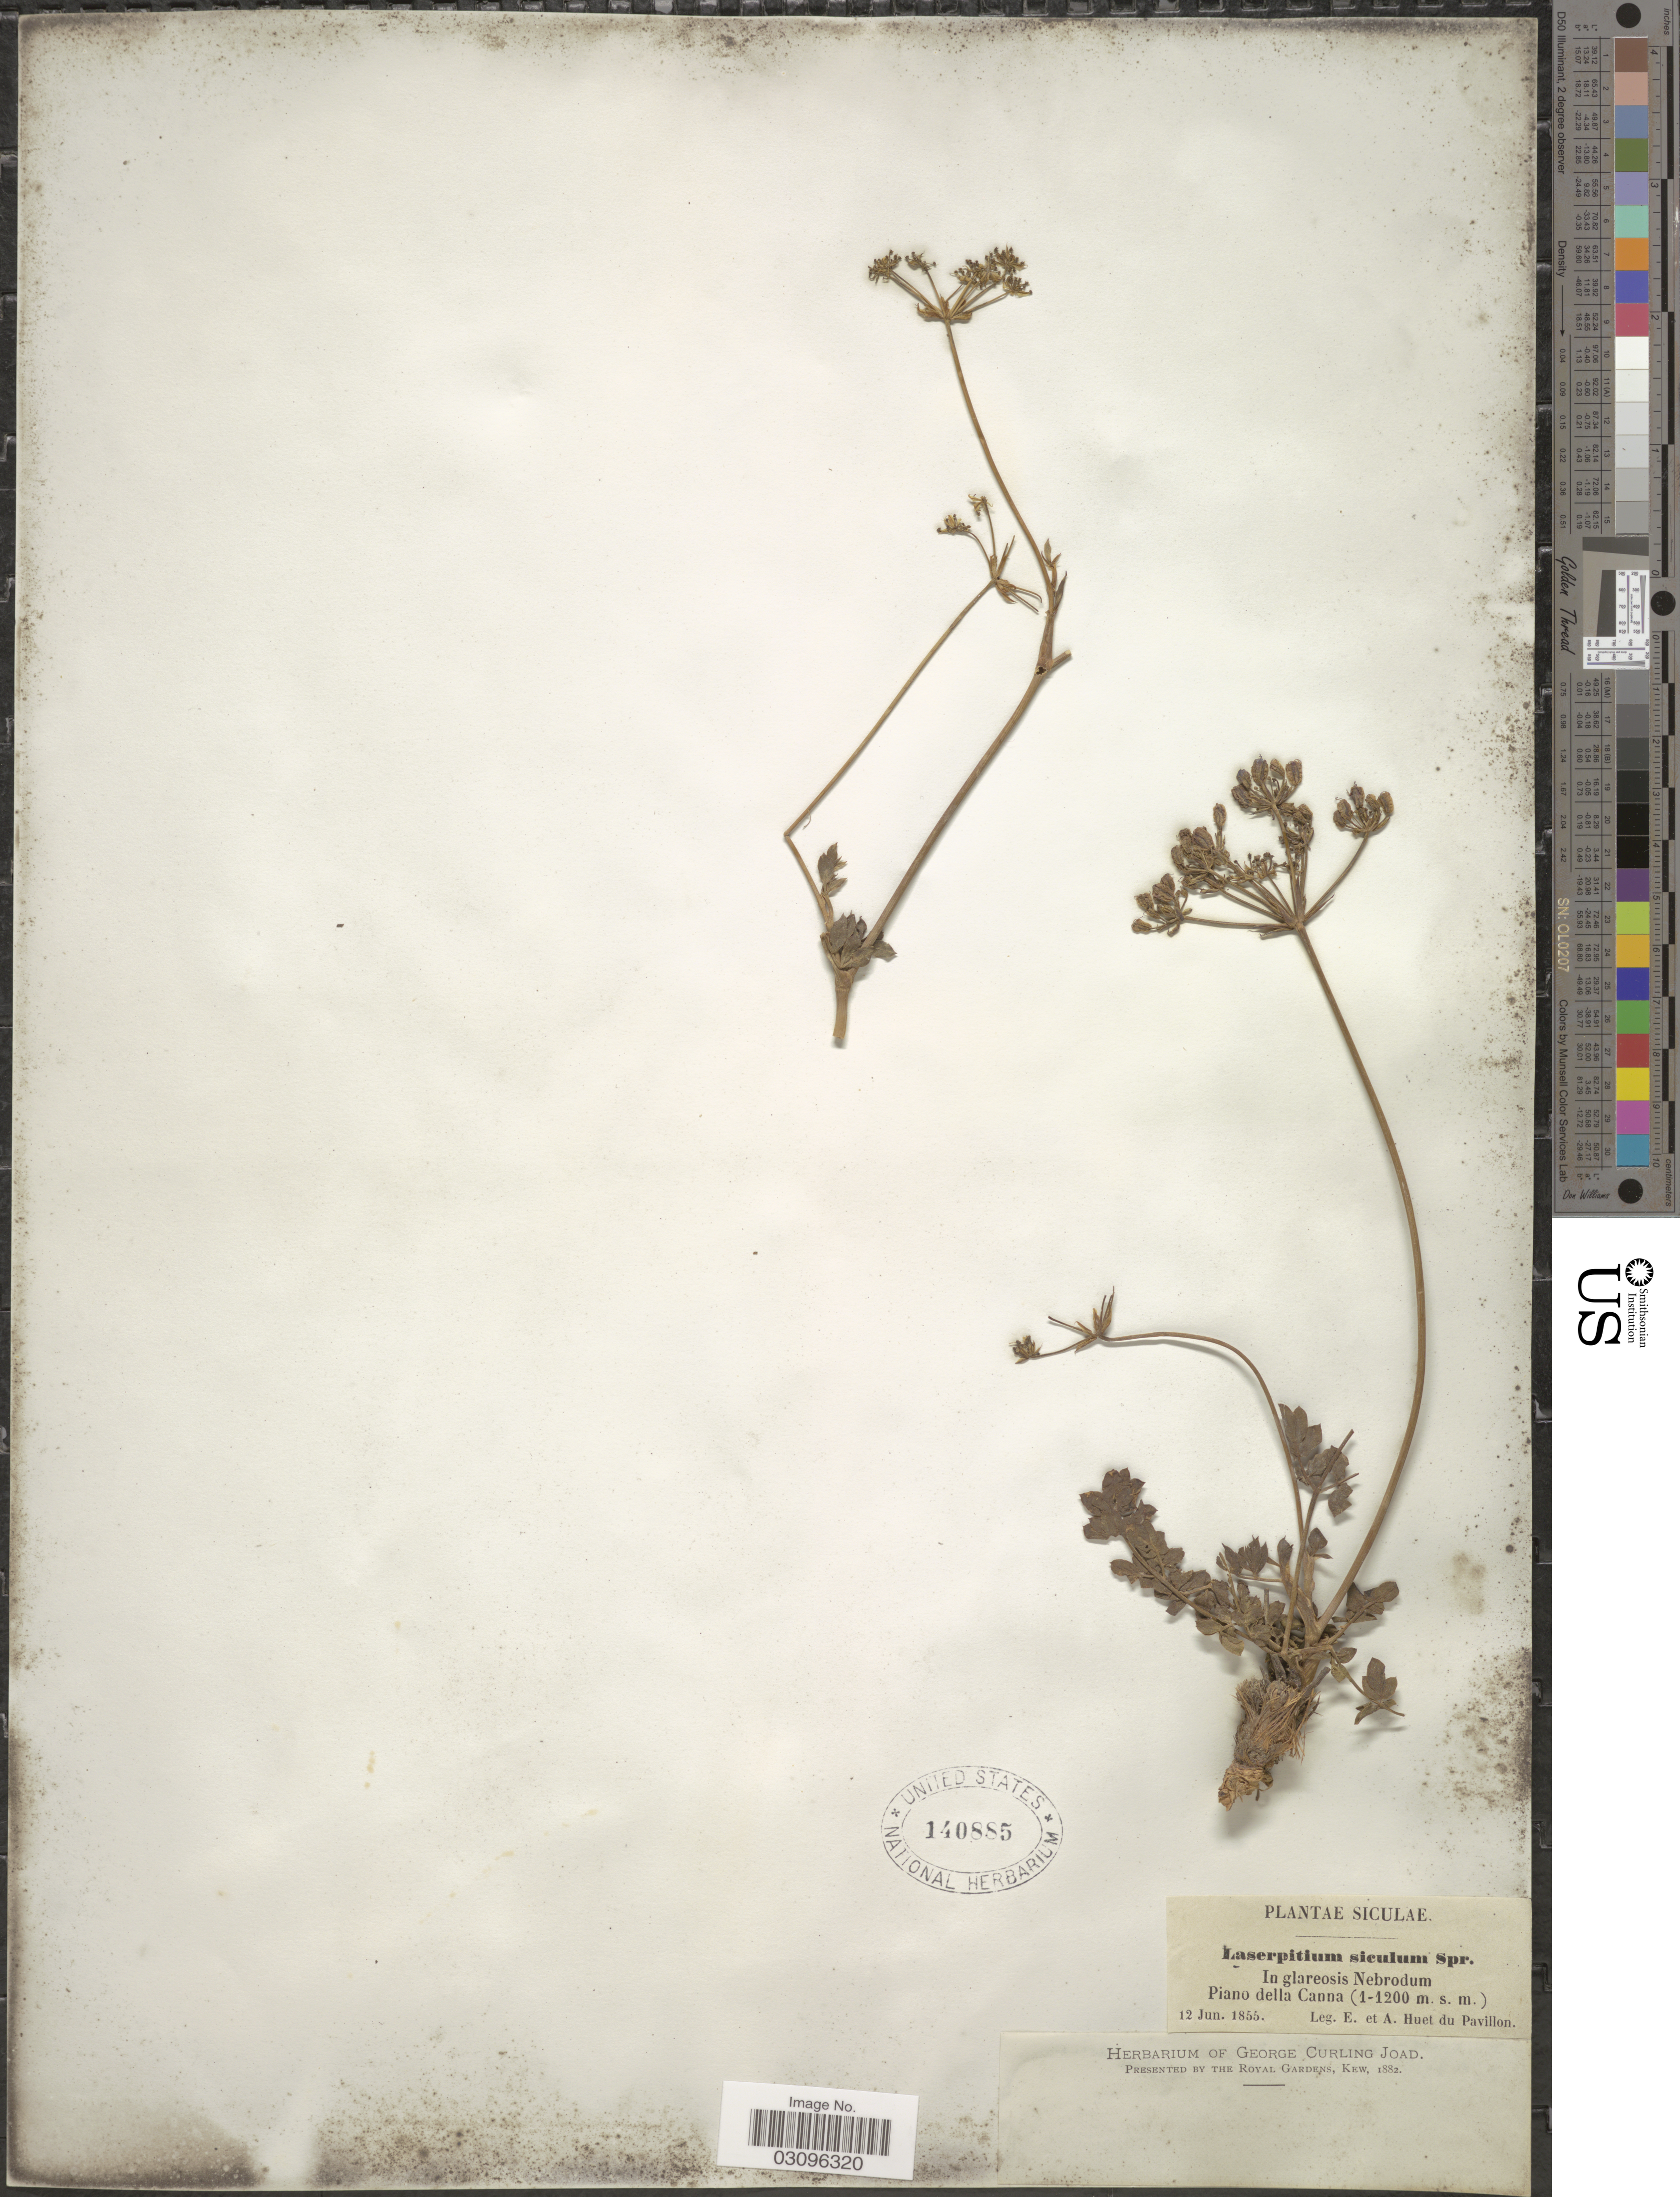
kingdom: Plantae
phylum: Tracheophyta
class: Magnoliopsida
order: Apiales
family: Apiaceae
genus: Laserpitium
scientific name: Laserpitium siculum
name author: Spreng.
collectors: E. Huet du Pavillon & A. Huet du Pavillon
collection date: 1855-06-12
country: Italy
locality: Siculae. In glareosis Nebrodum. Piano della Canna.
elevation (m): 1000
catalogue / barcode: US 140885